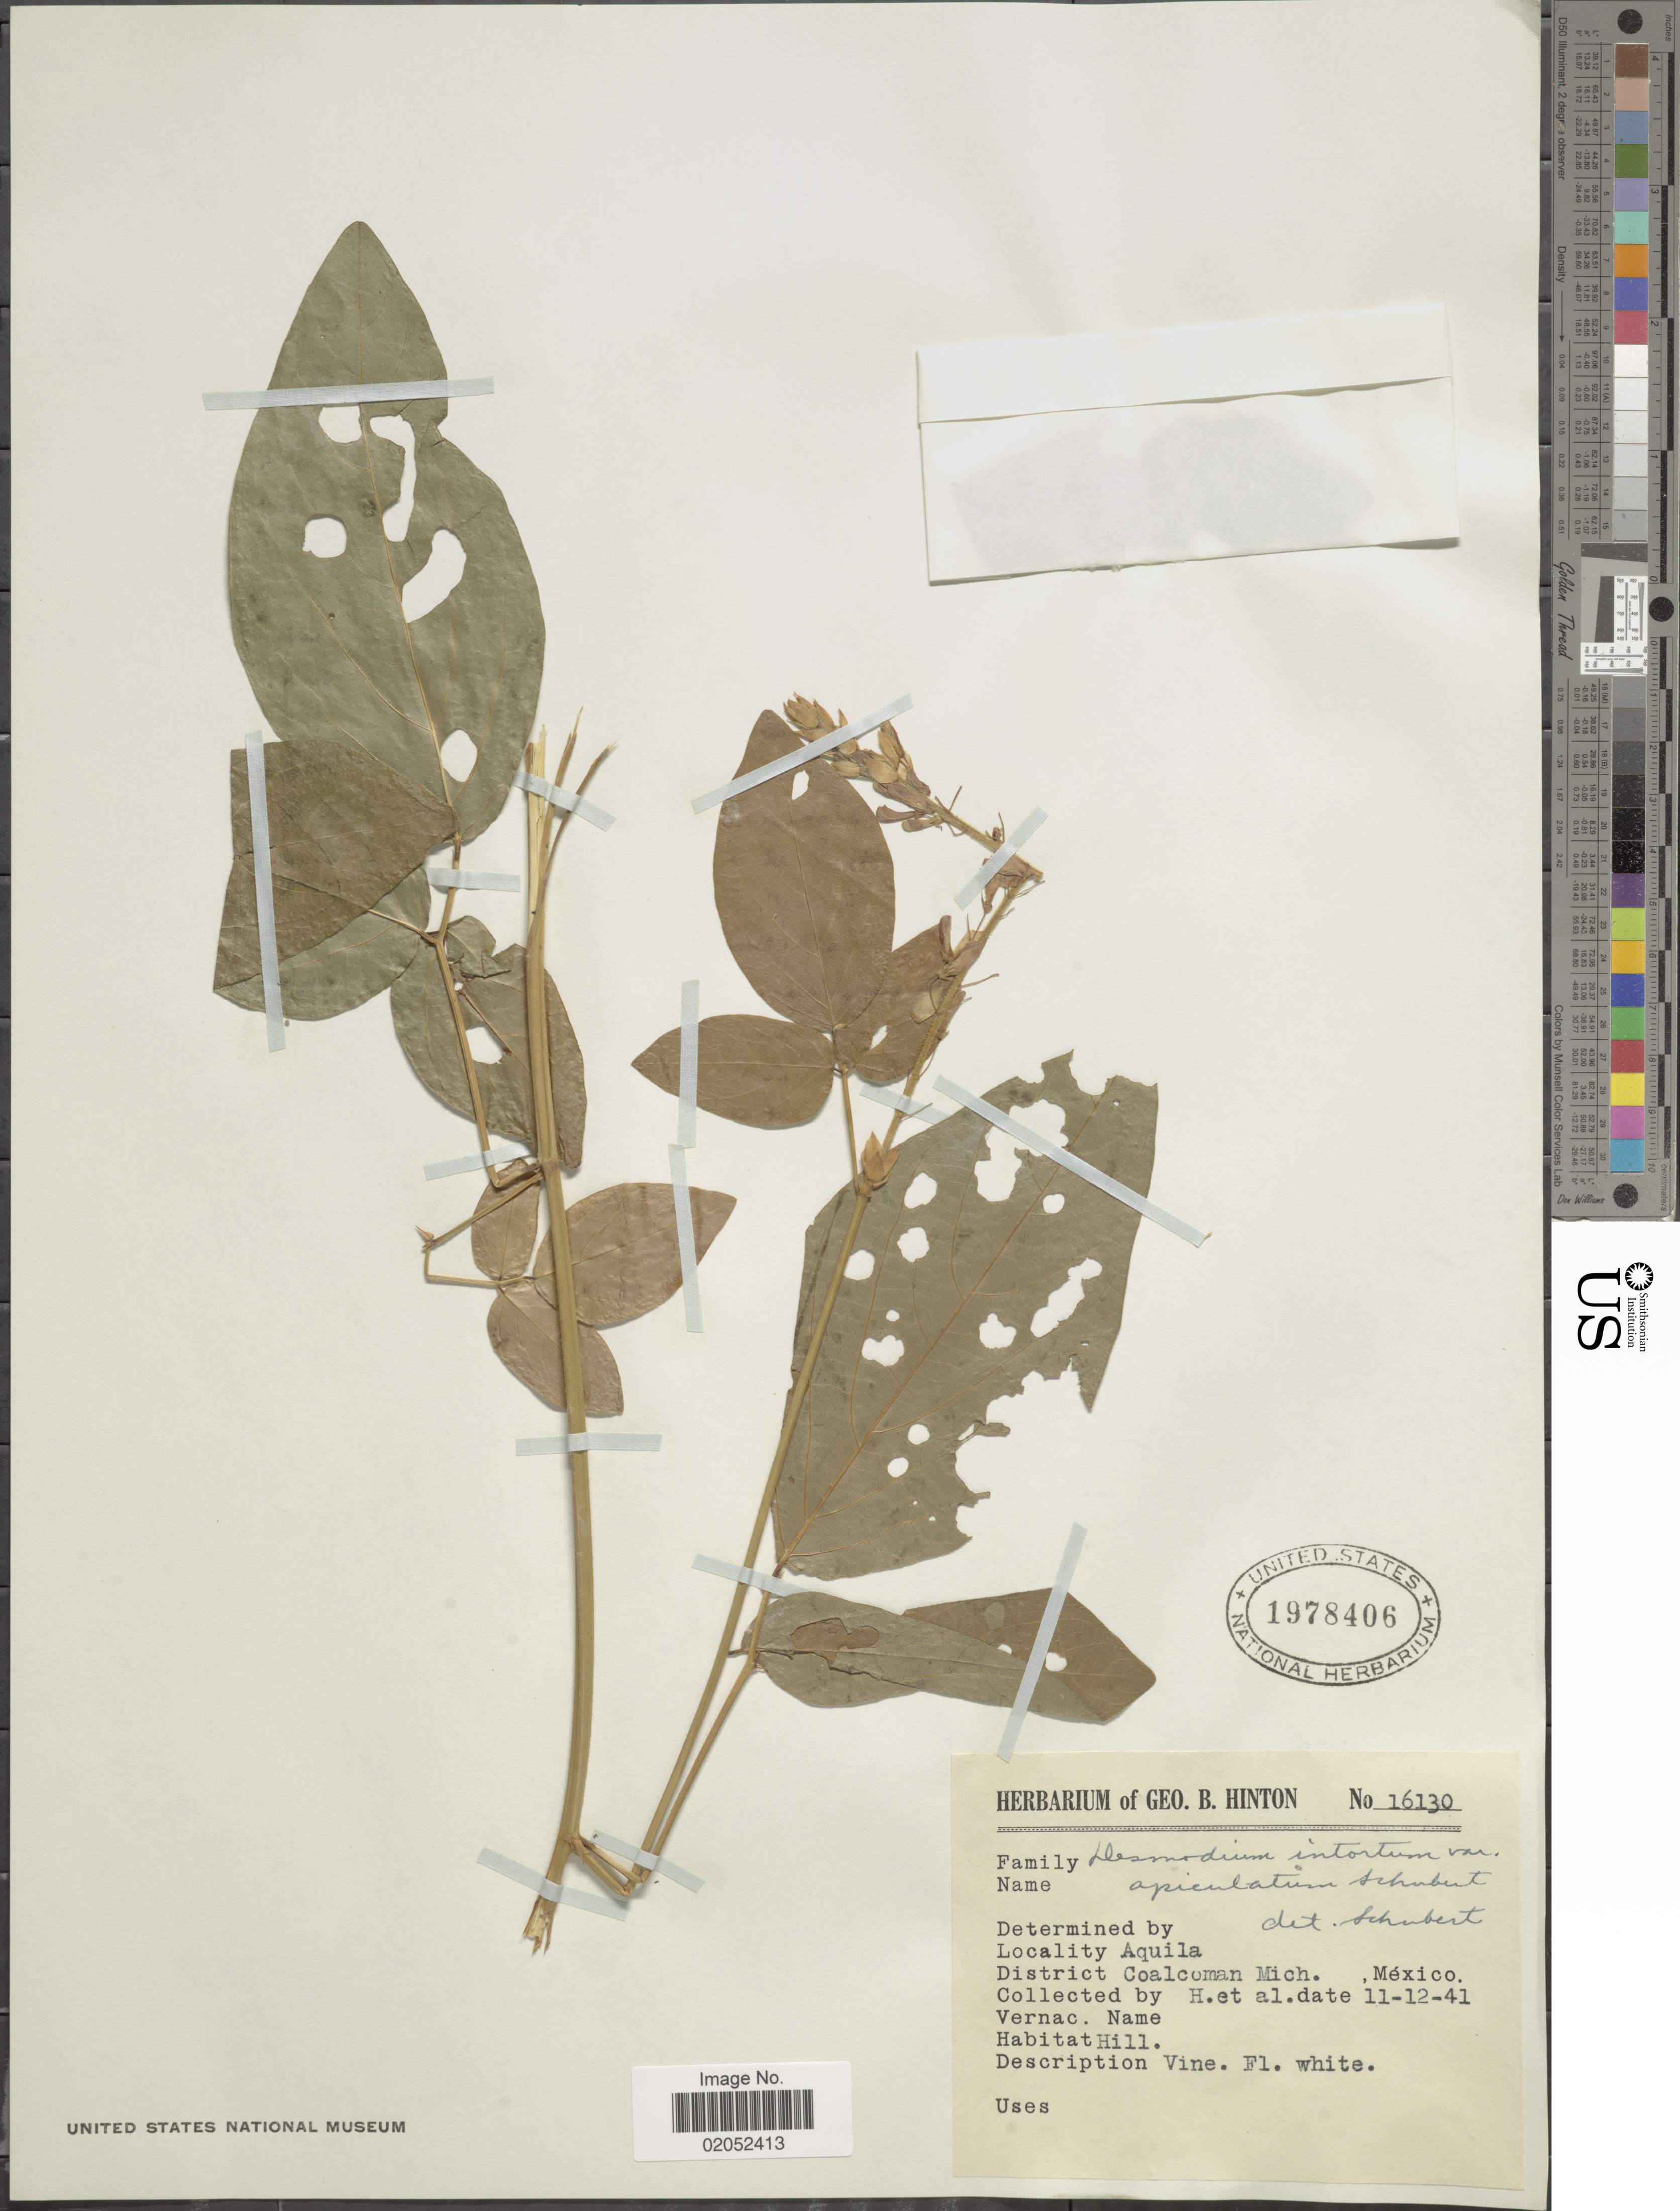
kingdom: Plantae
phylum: Tracheophyta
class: Magnoliopsida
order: Fabales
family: Fabaceae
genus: Desmodium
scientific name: Desmodium intortum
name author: (Mill.) Urb.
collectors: G. B. Hinton & et al.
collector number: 16130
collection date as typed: Transcribed d/m/y: 12/11/41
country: Mexico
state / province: Michoacán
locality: Aquila. Coalcoman, Mich. Mexico.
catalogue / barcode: US 1978406